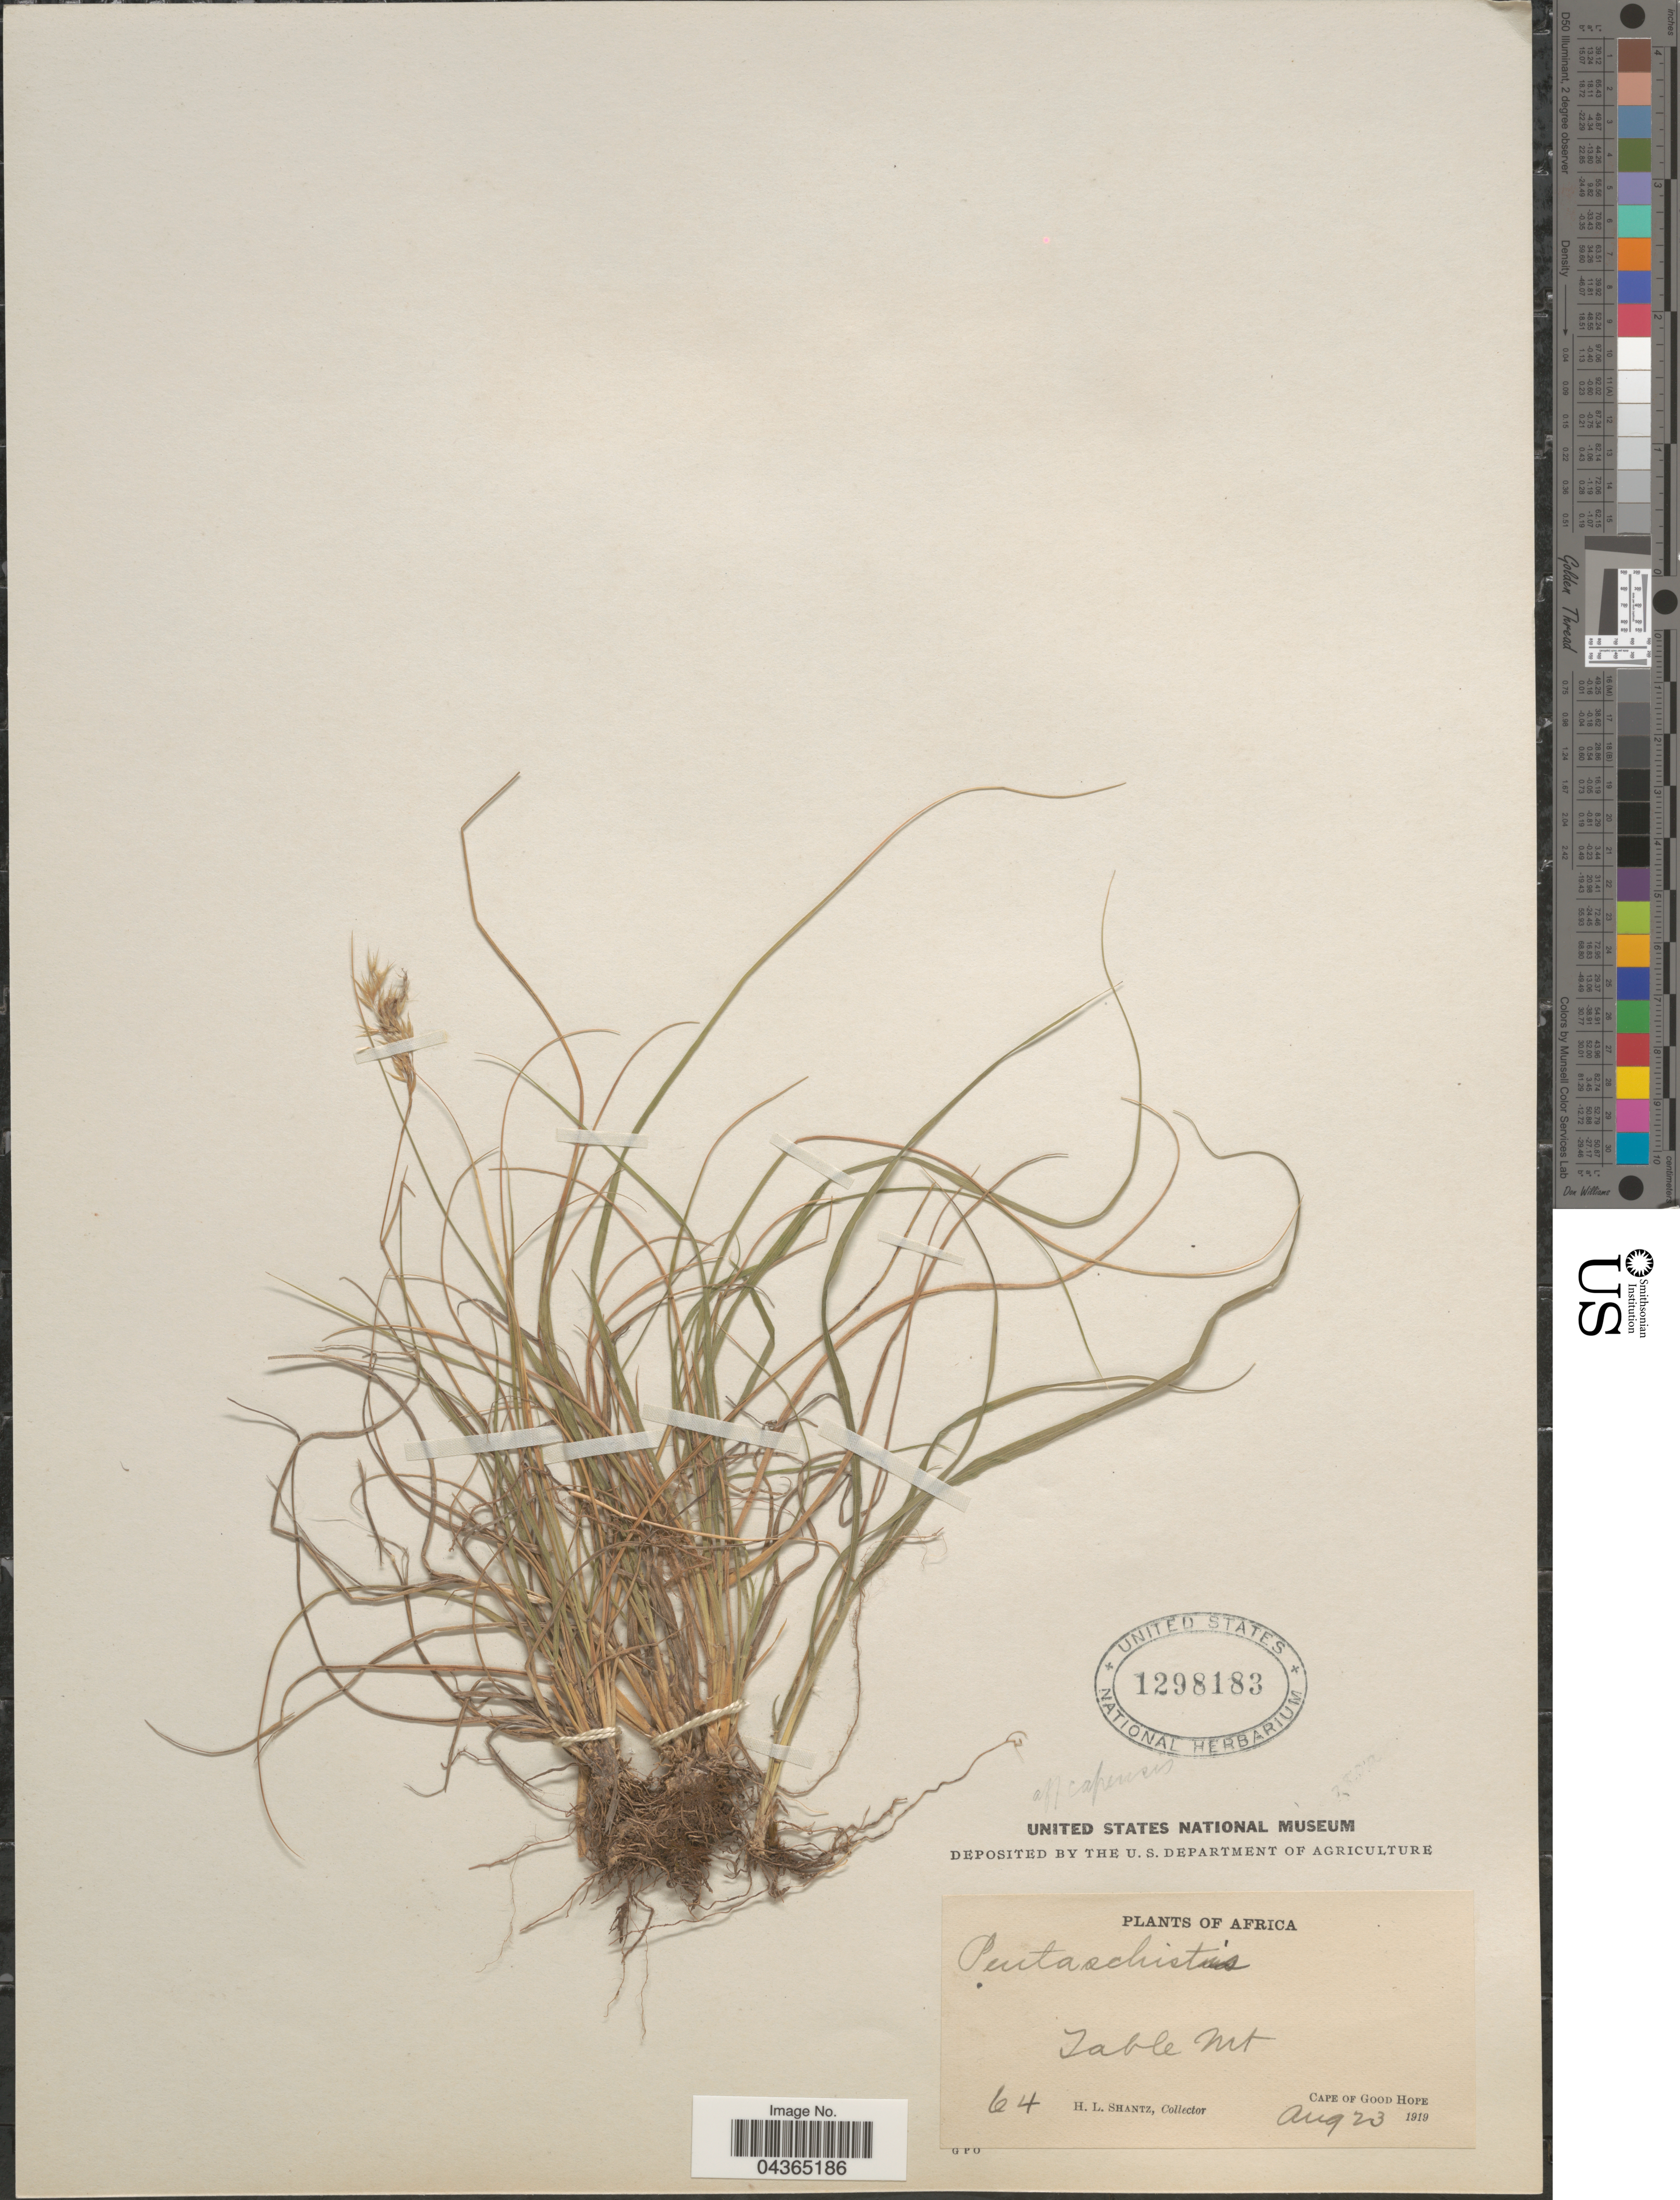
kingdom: Plantae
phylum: Tracheophyta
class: Liliopsida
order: Poales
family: Poaceae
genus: Pentameris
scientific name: Pentameris sp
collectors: H. Shantz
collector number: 64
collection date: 1919-08-23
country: South Africa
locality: Africa. Table Mt. Cape of Good Hope.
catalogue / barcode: US 1298183